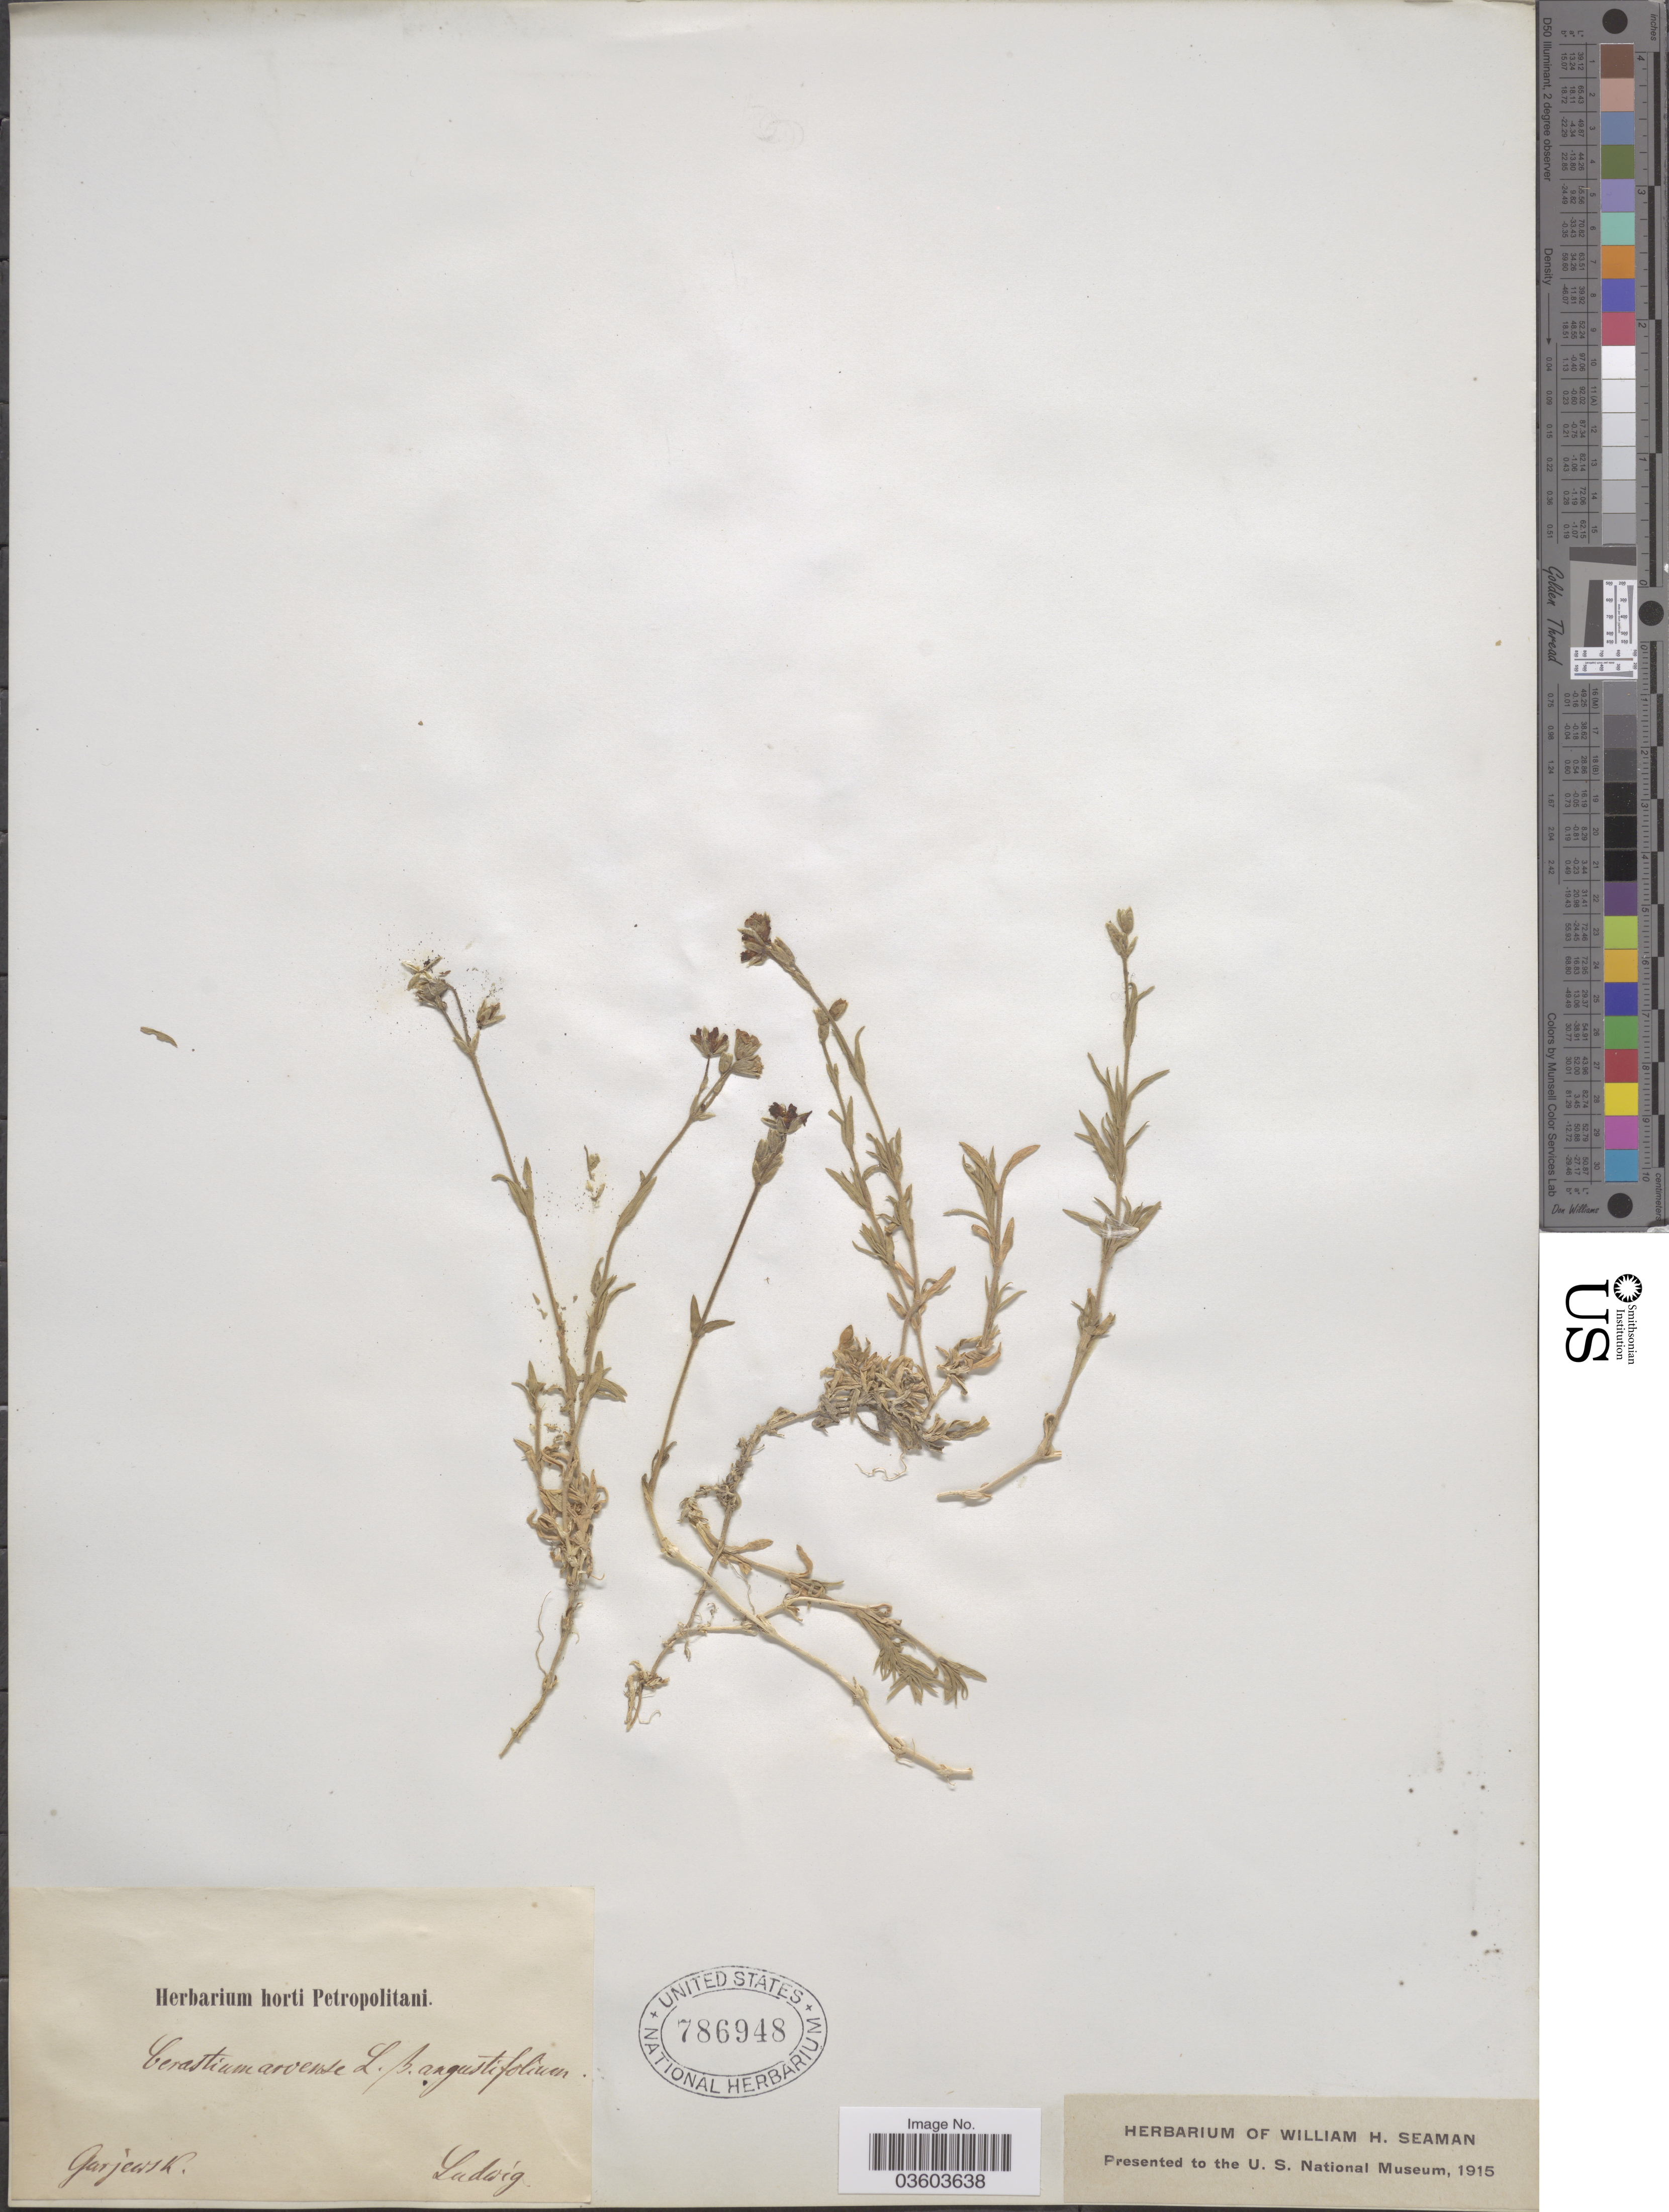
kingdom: Plantae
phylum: Tracheophyta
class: Magnoliopsida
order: Caryophyllales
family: Caryophyllaceae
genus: Cerastium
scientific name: Cerastium arvense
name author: L.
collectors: Ludwig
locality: Garjewsk [interpreted].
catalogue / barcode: US 786948